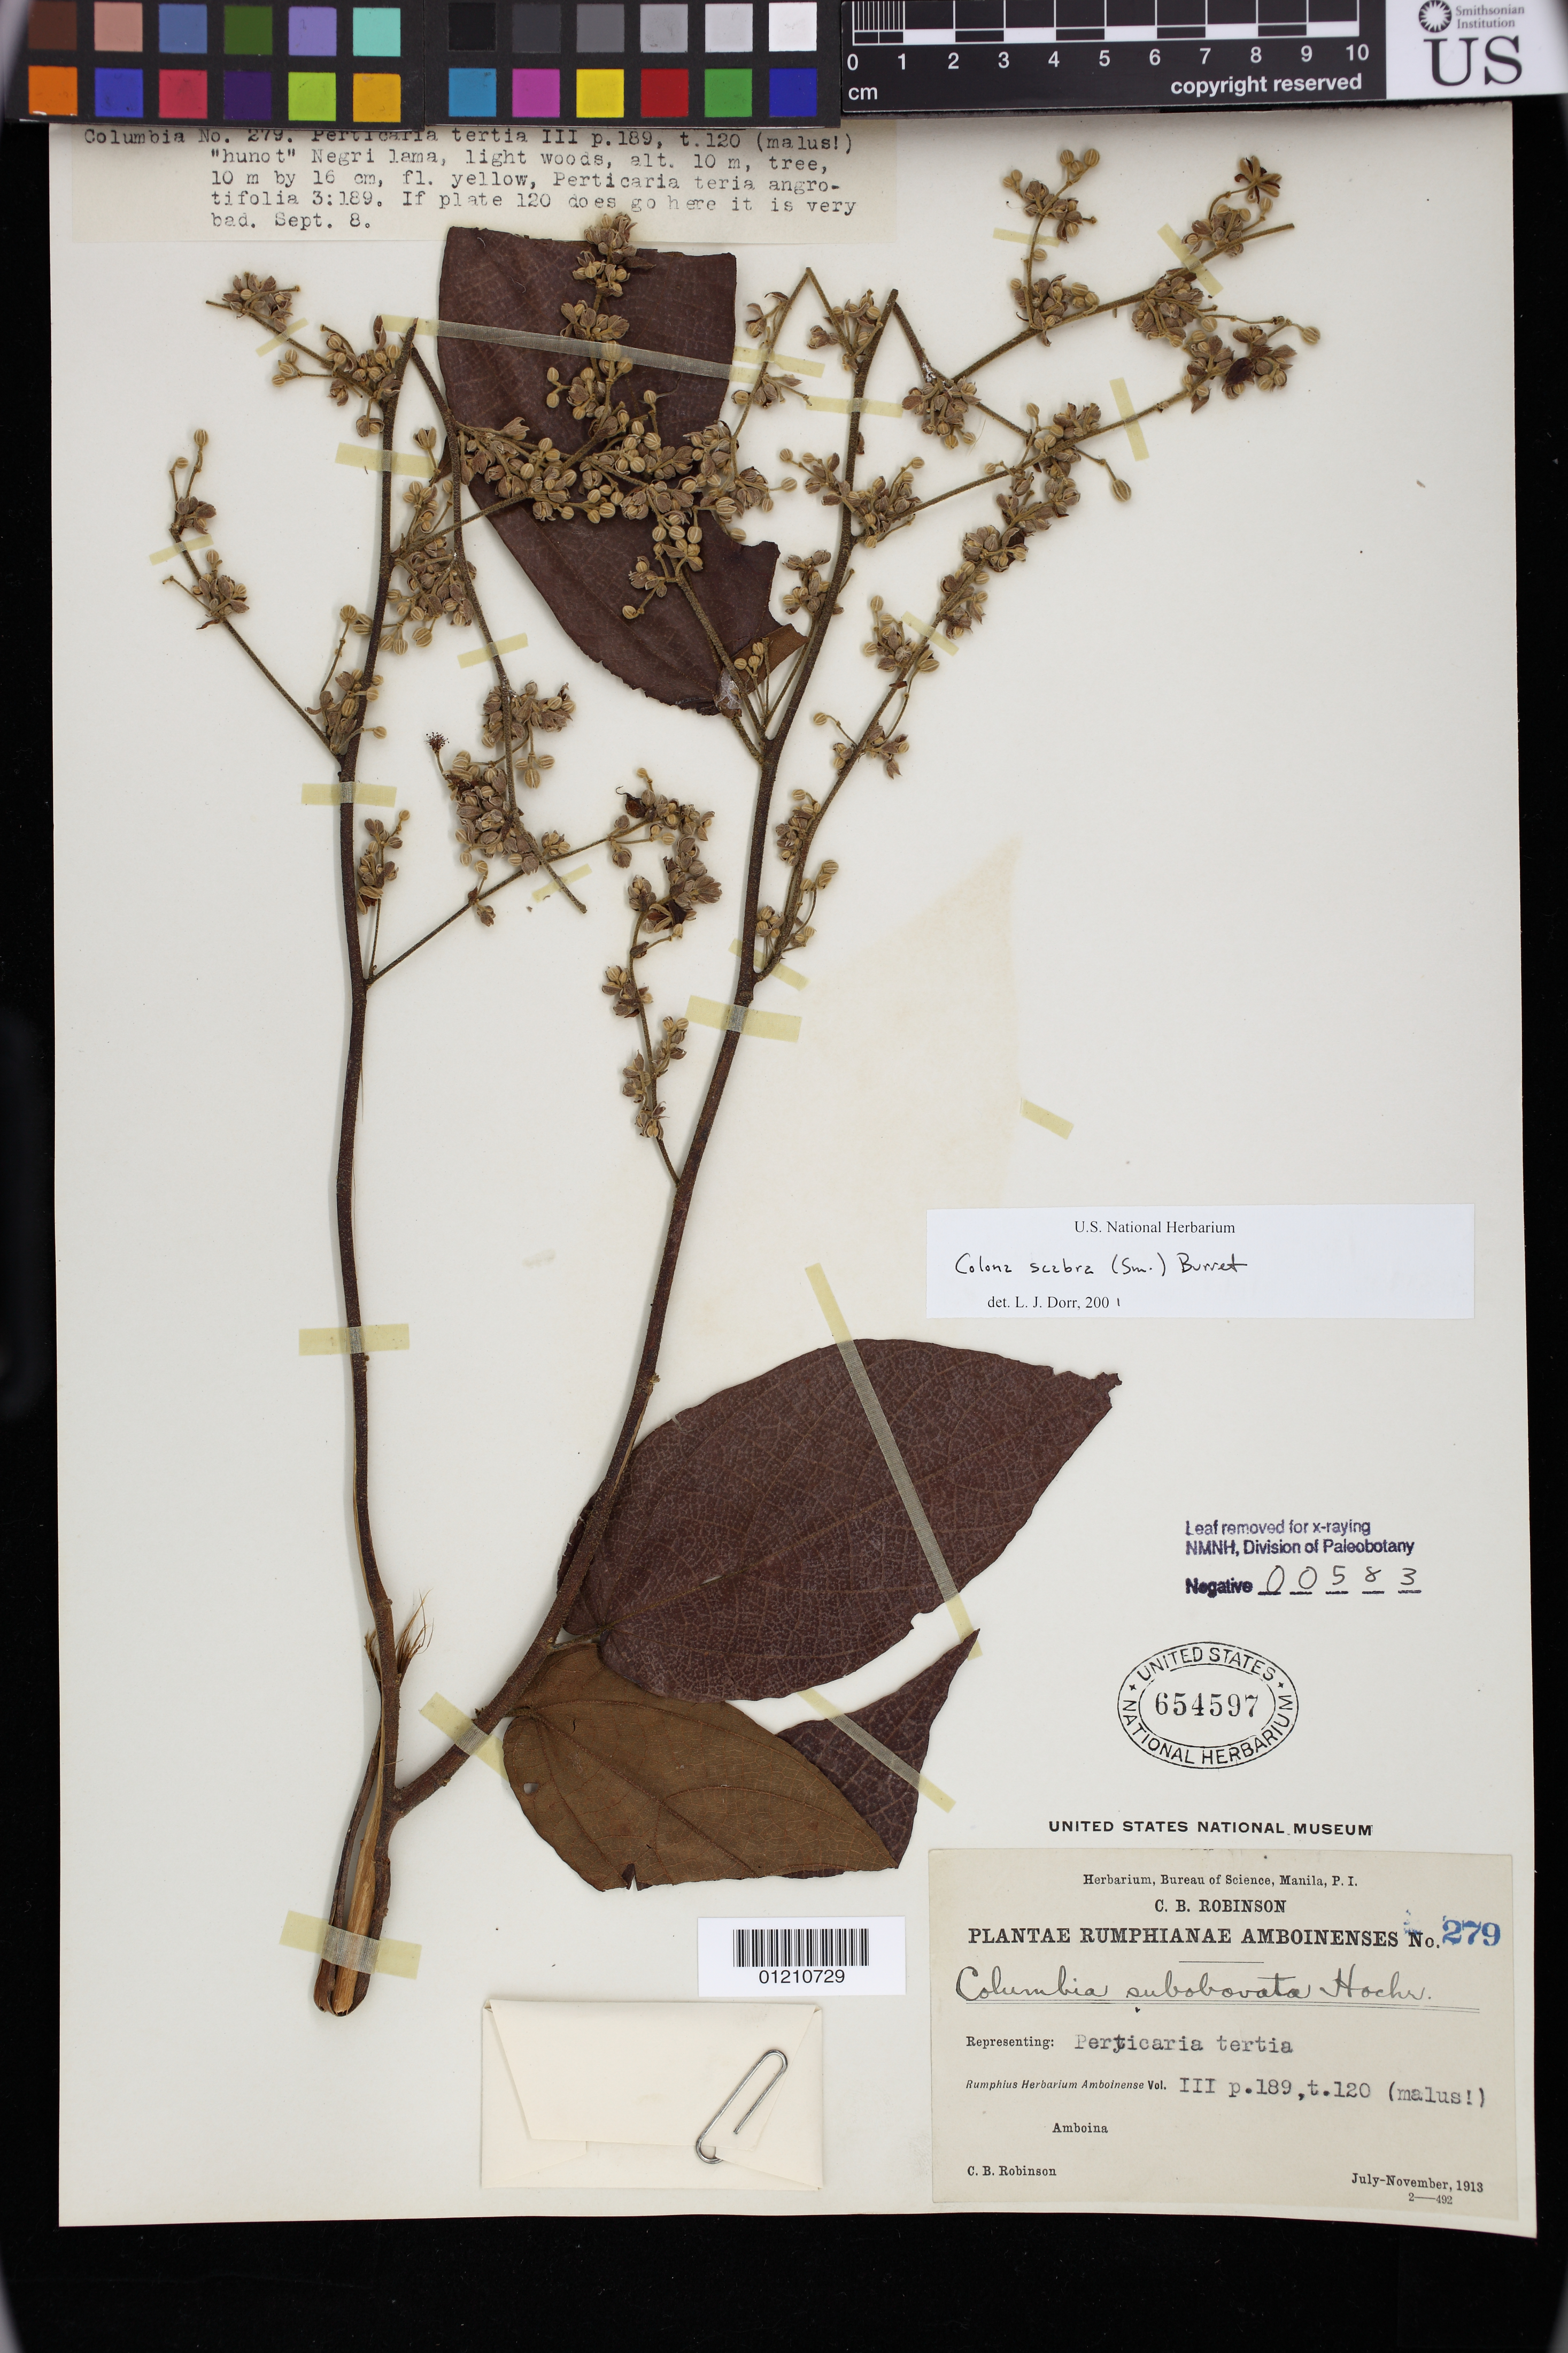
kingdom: Plantae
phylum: Tracheophyta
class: Magnoliopsida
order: Malvales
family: Malvaceae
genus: Colona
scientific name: Colona scabra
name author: (Sm.) Burret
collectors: C. Robinson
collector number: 279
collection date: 1913-07-01/1913-11-30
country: Indonesia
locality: Amboina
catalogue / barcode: US 654597